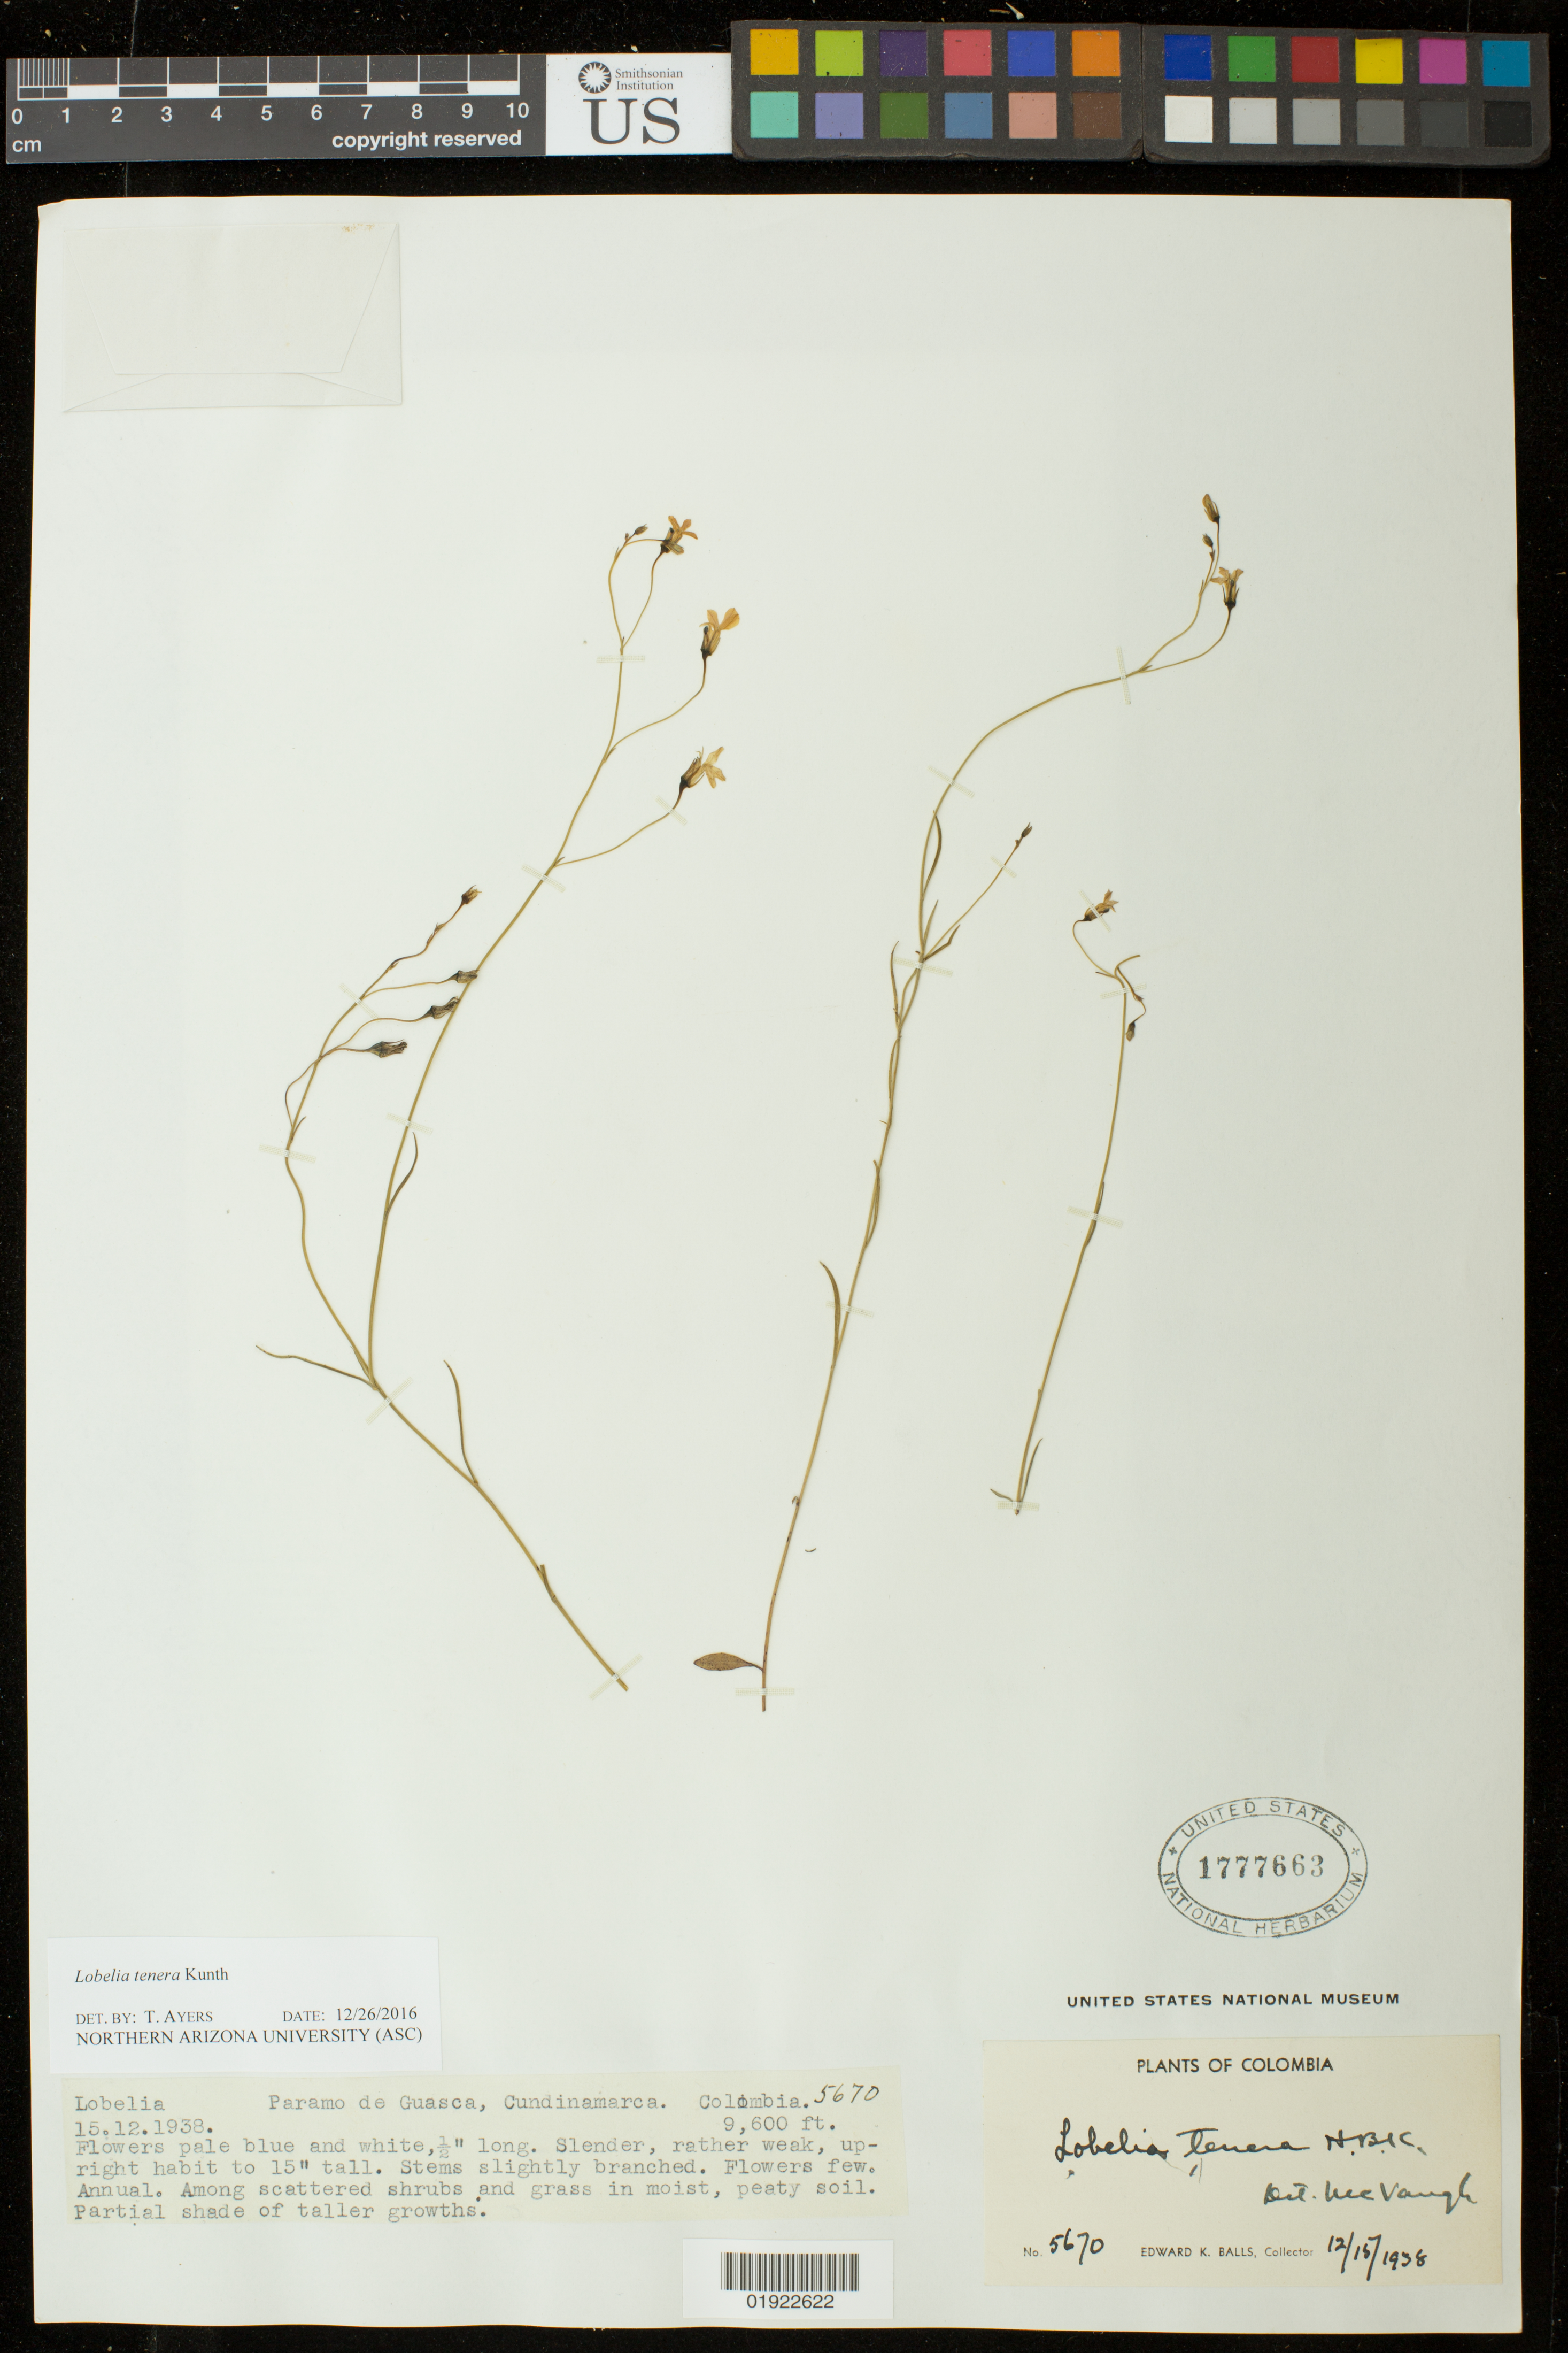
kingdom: Plantae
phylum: Tracheophyta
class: Magnoliopsida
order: Asterales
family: Campanulaceae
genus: Lobelia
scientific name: Lobelia tenera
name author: Kunth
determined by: Ayers, Tina J.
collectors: E. K. Balls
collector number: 5670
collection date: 1938-12-15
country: Colombia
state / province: Cundinamarca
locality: Paramo de Guasca.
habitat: Among scattered shrubs and grass in moist, peaty soil. Partial shade of taller growths.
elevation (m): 2926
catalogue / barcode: US 1777663